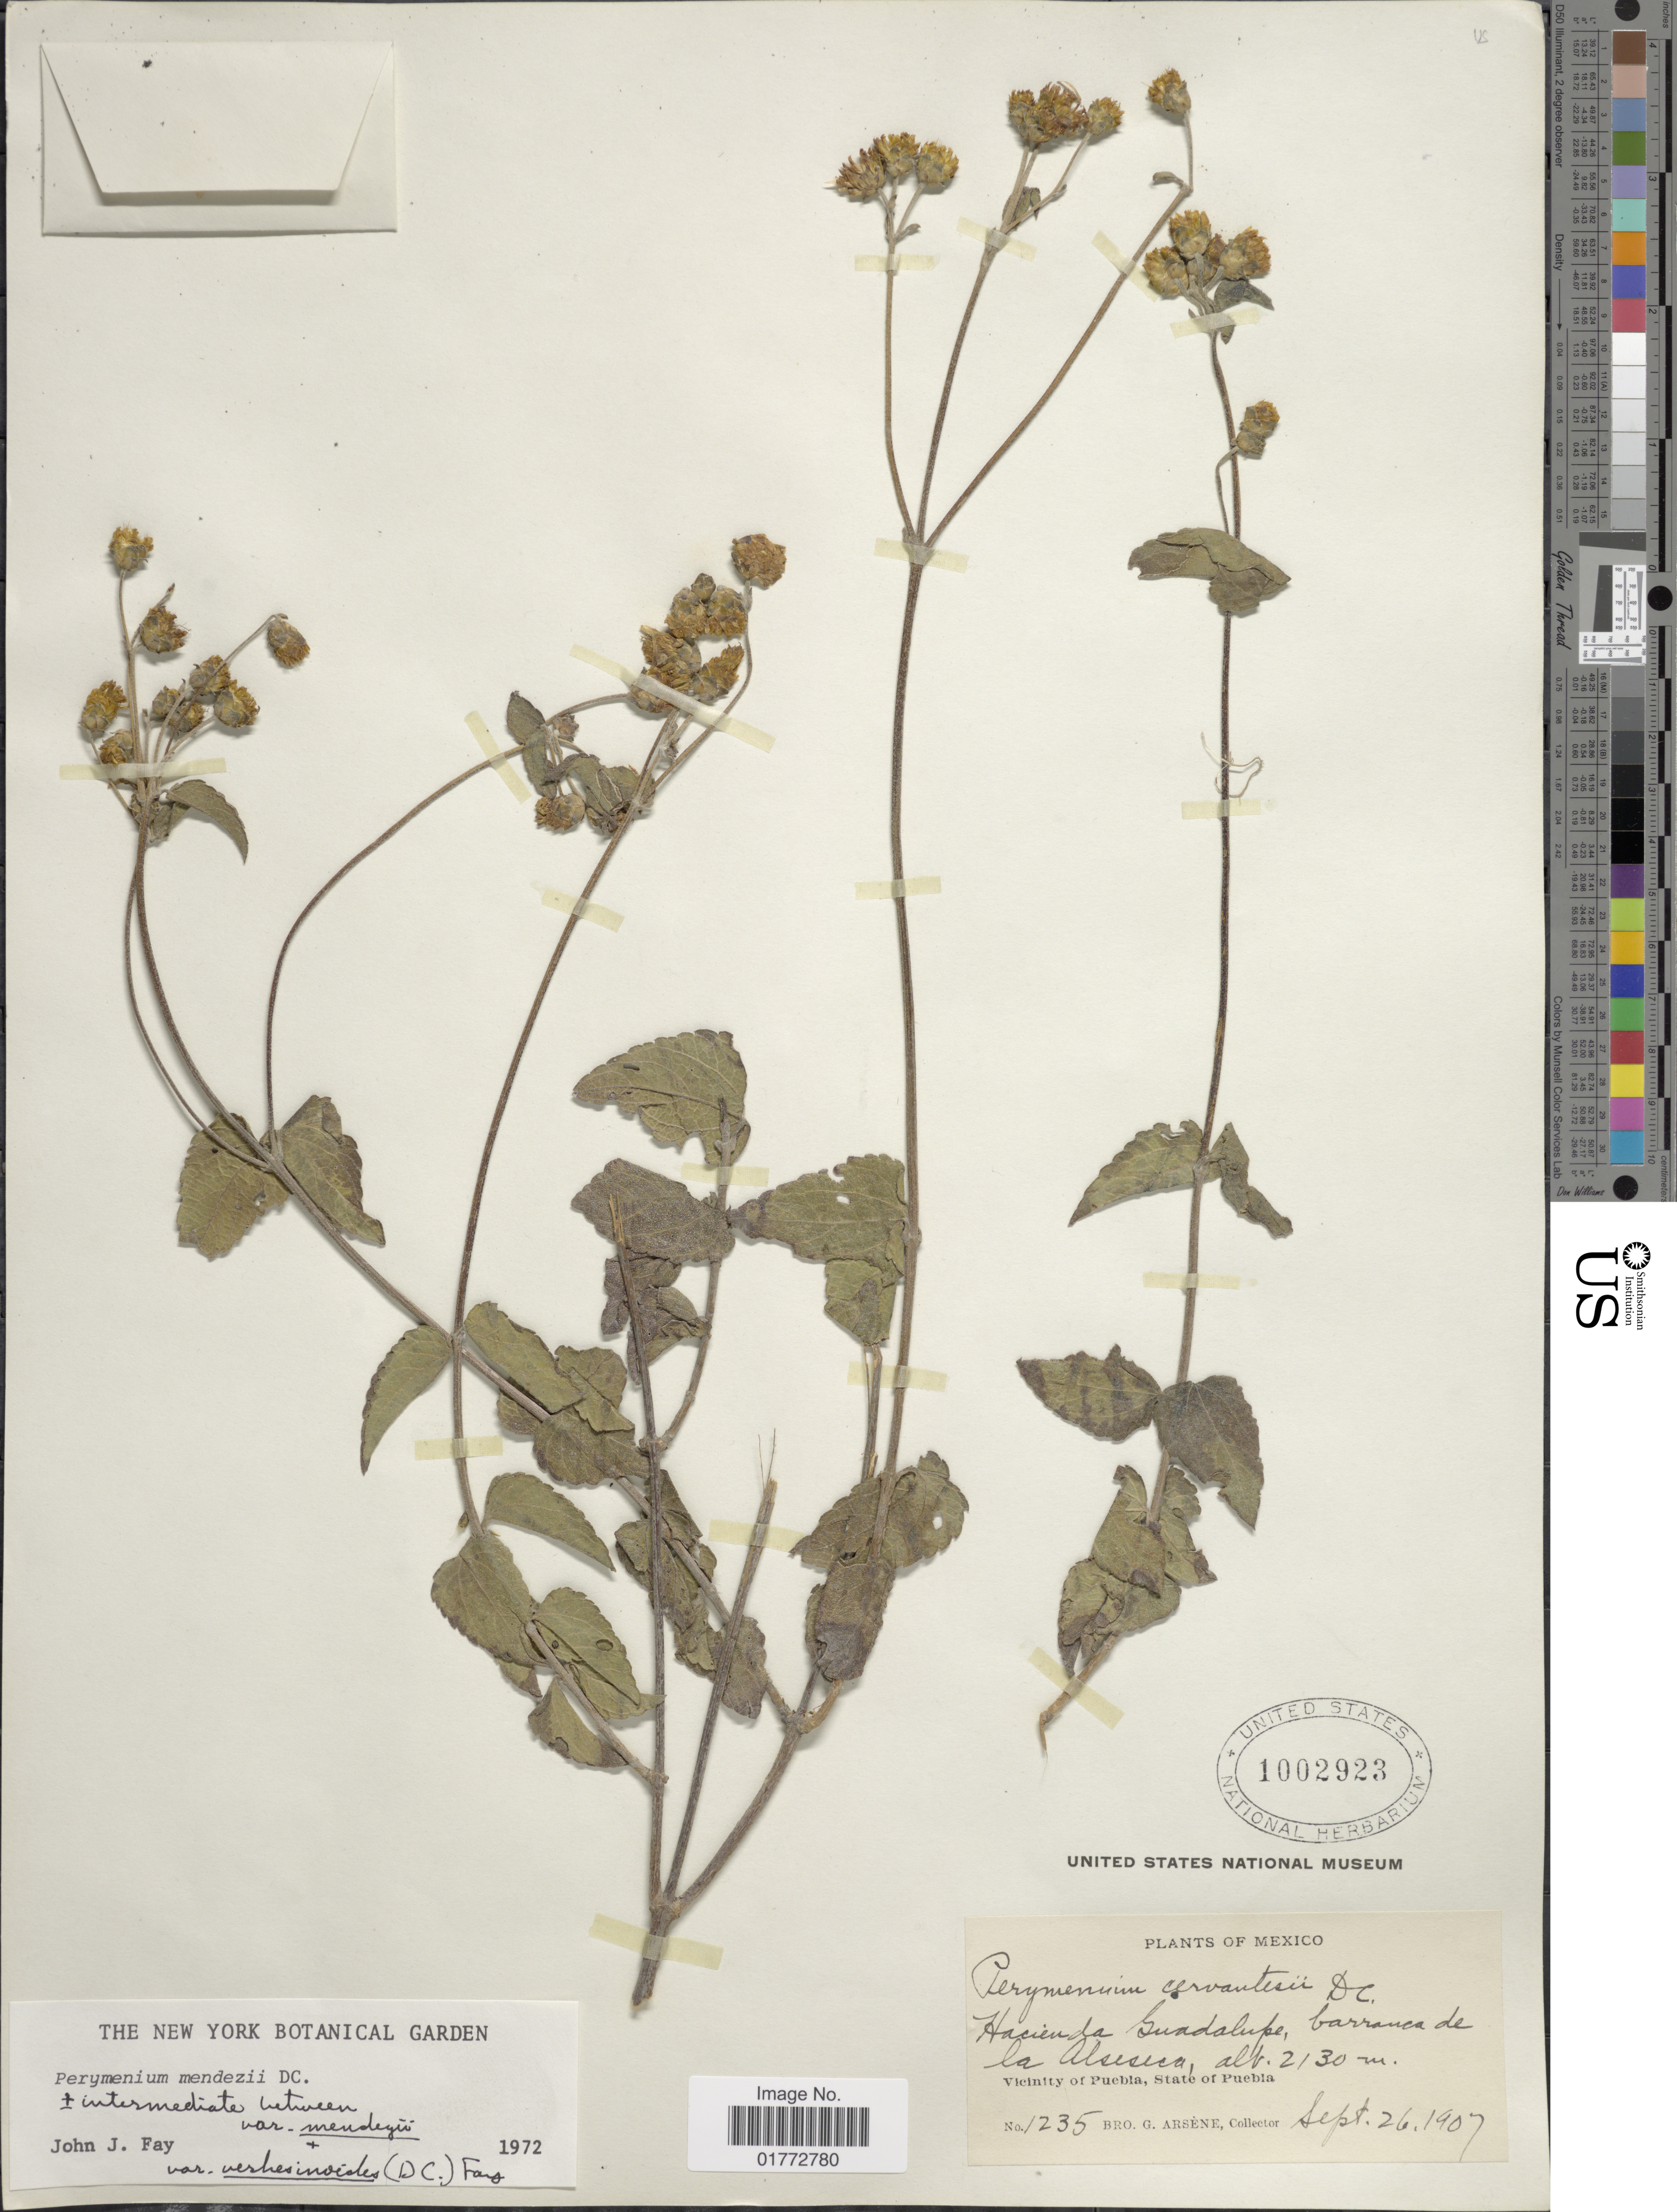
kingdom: Plantae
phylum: Tracheophyta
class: Magnoliopsida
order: Asterales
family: Asteraceae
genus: Perymenium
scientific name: Perymenium mendezii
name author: DC.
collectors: Bro. G. Arsène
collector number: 1235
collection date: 1907-09-26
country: Mexico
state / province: Puebla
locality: Hacienda Guadalupe, barranca de la Alseseca, Vicinity of Puebla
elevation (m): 2130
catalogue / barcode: US 1002923